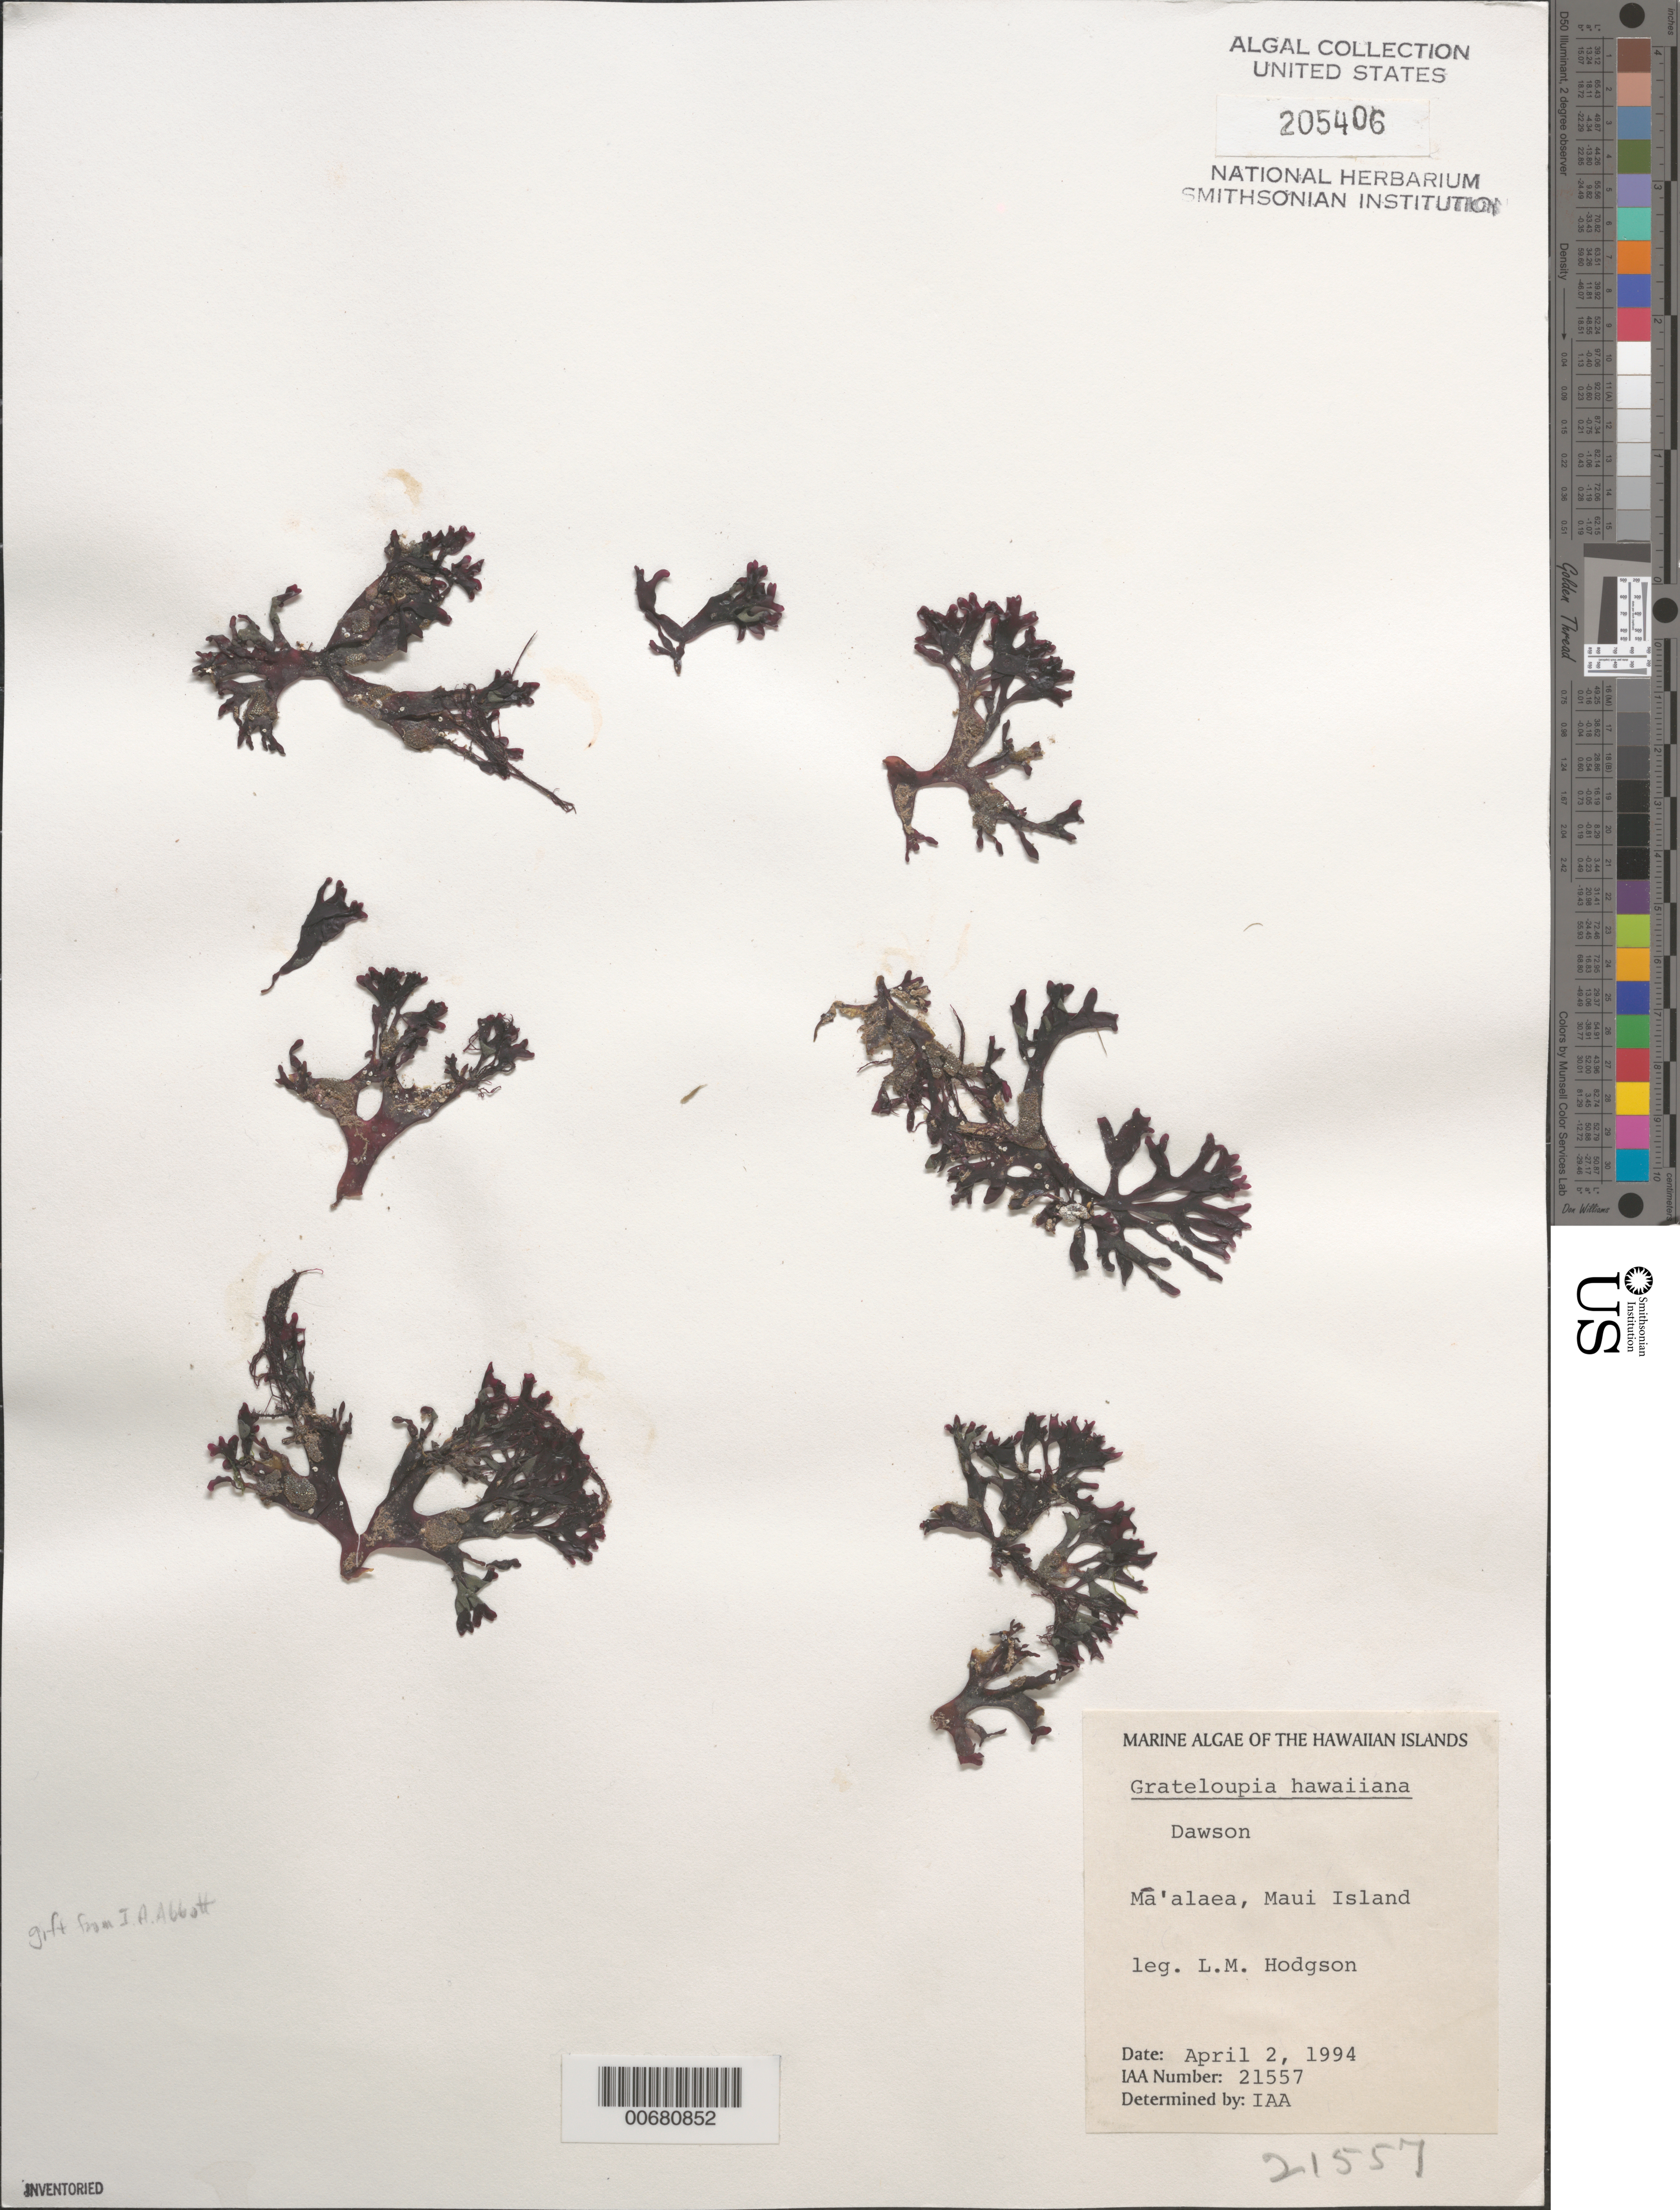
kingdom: Plantae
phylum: Rhodophyta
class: Florideophyceae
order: Halymeniales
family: Halymeniaceae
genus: Grateloupia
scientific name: Grateloupia hawaiiana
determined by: Abbott, Isabella A.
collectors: L. M. Hodgson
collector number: IAA 21557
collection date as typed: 02 Apr 1994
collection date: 1994-04-02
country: United States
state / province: Hawaii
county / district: Maui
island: Maui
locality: Ma'alaea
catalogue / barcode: US 205406